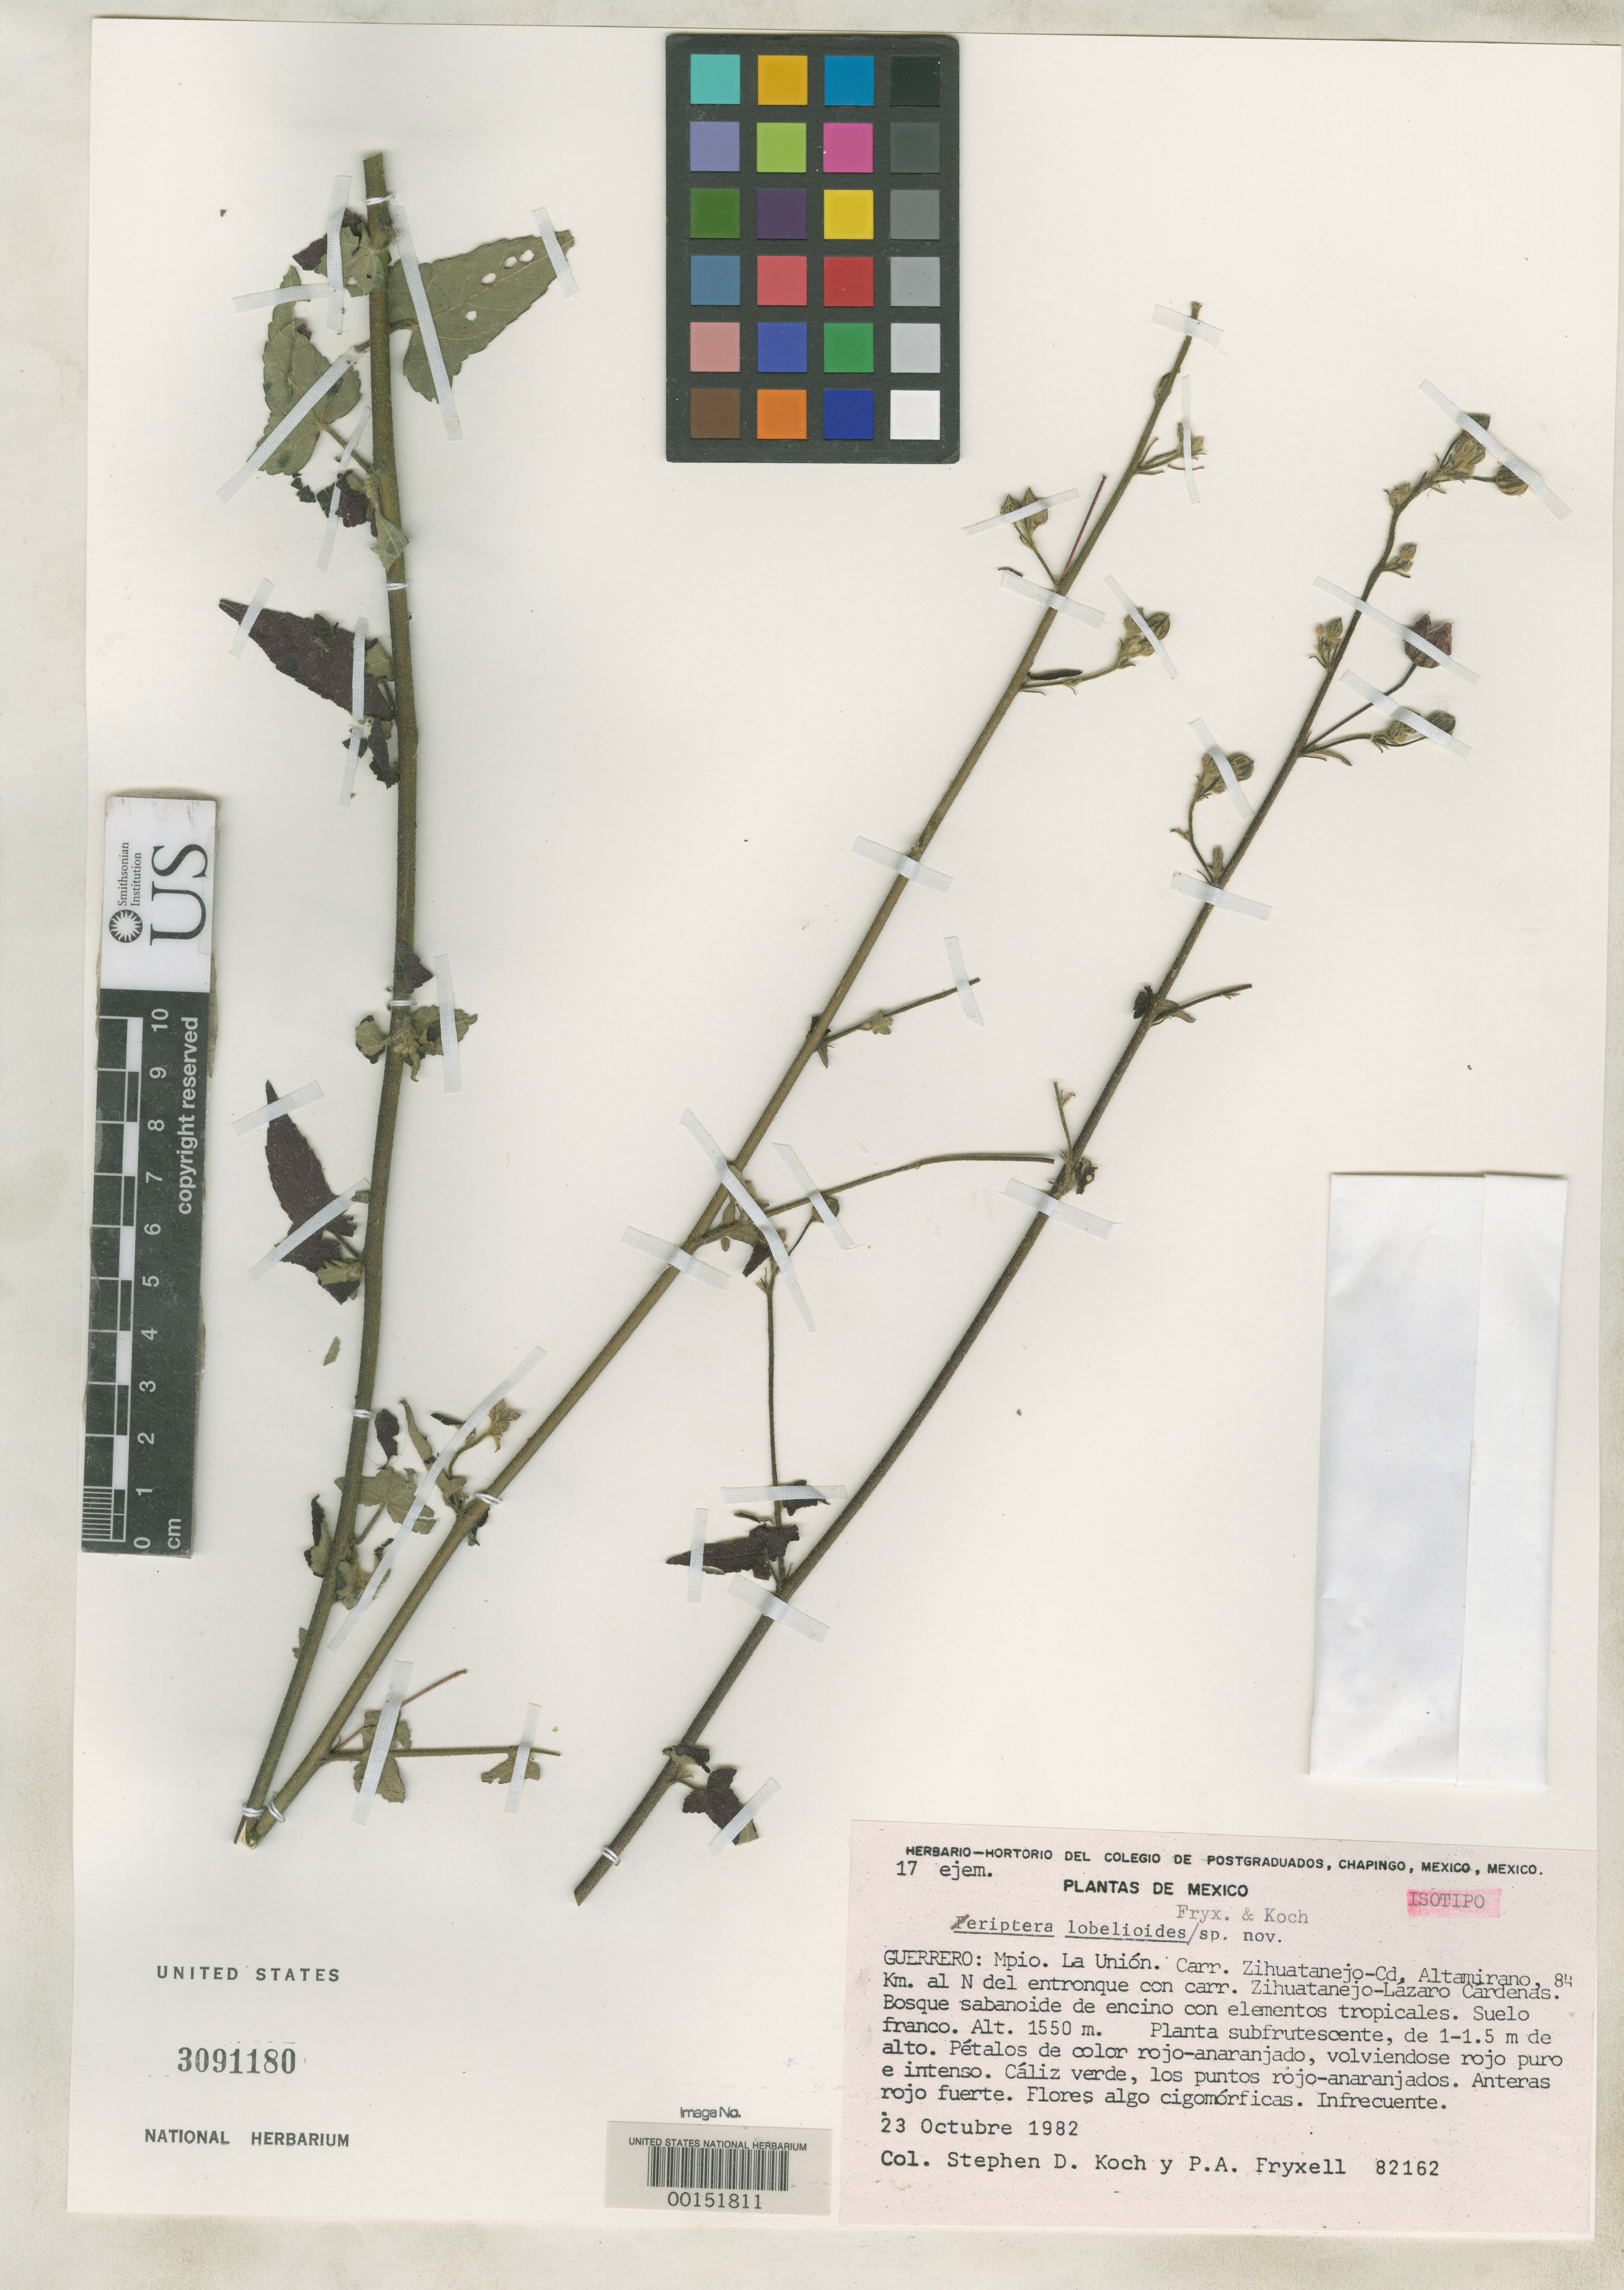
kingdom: Plantae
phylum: Tracheophyta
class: Magnoliopsida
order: Malvales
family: Malvaceae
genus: Periptera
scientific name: Periptera lobelioides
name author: Fryxell & S.D. Koch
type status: Isotype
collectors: S. D. Koch & P. A. Fryxell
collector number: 82162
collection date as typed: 23 Oct 1982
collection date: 1982-10-23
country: Mexico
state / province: Guerrero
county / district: La Union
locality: Zihuatanejo - Cd. Alta Mitano highway, 84 km N of junction with Zihuatanejo - Lazaro Cardenas highway.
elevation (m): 1550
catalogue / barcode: US 3091180